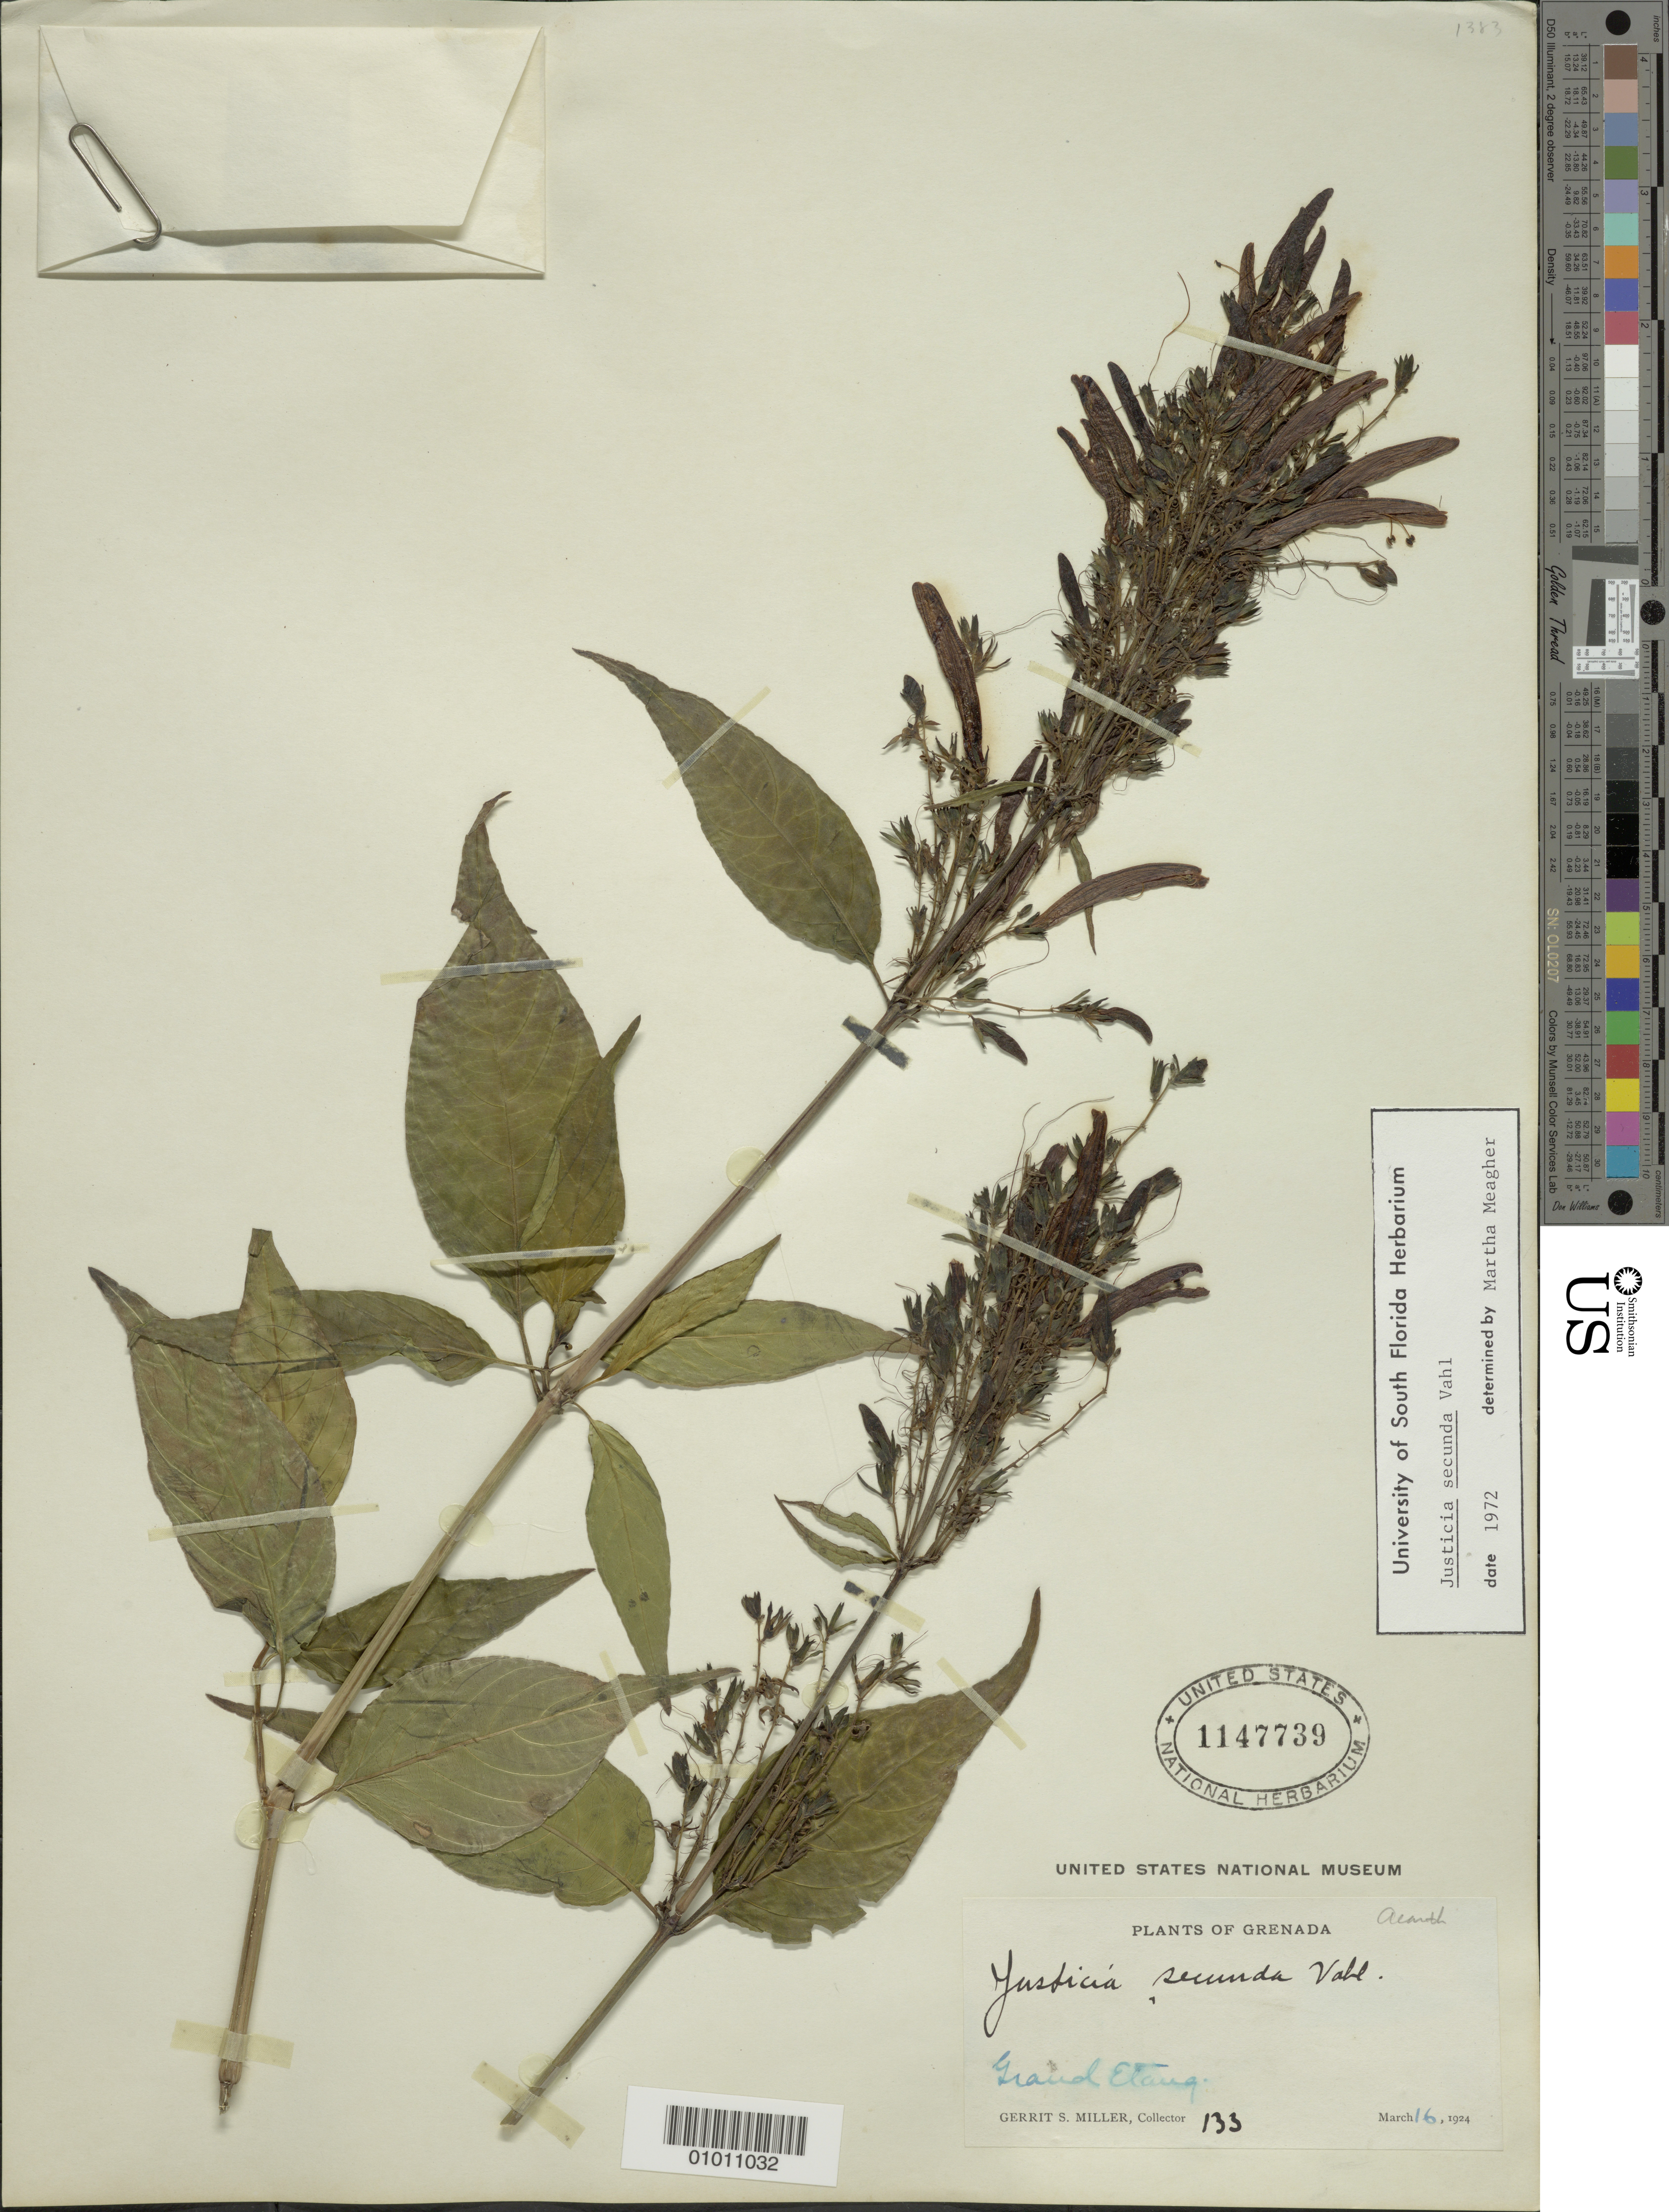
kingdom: Plantae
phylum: Tracheophyta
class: Magnoliopsida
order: Lamiales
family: Acanthaceae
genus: Justicia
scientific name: Justicia secunda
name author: Vahl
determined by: Meagher, M.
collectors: G. S. Miller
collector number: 133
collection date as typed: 16 Mar 1924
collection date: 1924-03-16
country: Grenada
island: Grenada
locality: Grand Etang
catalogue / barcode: US 1147739